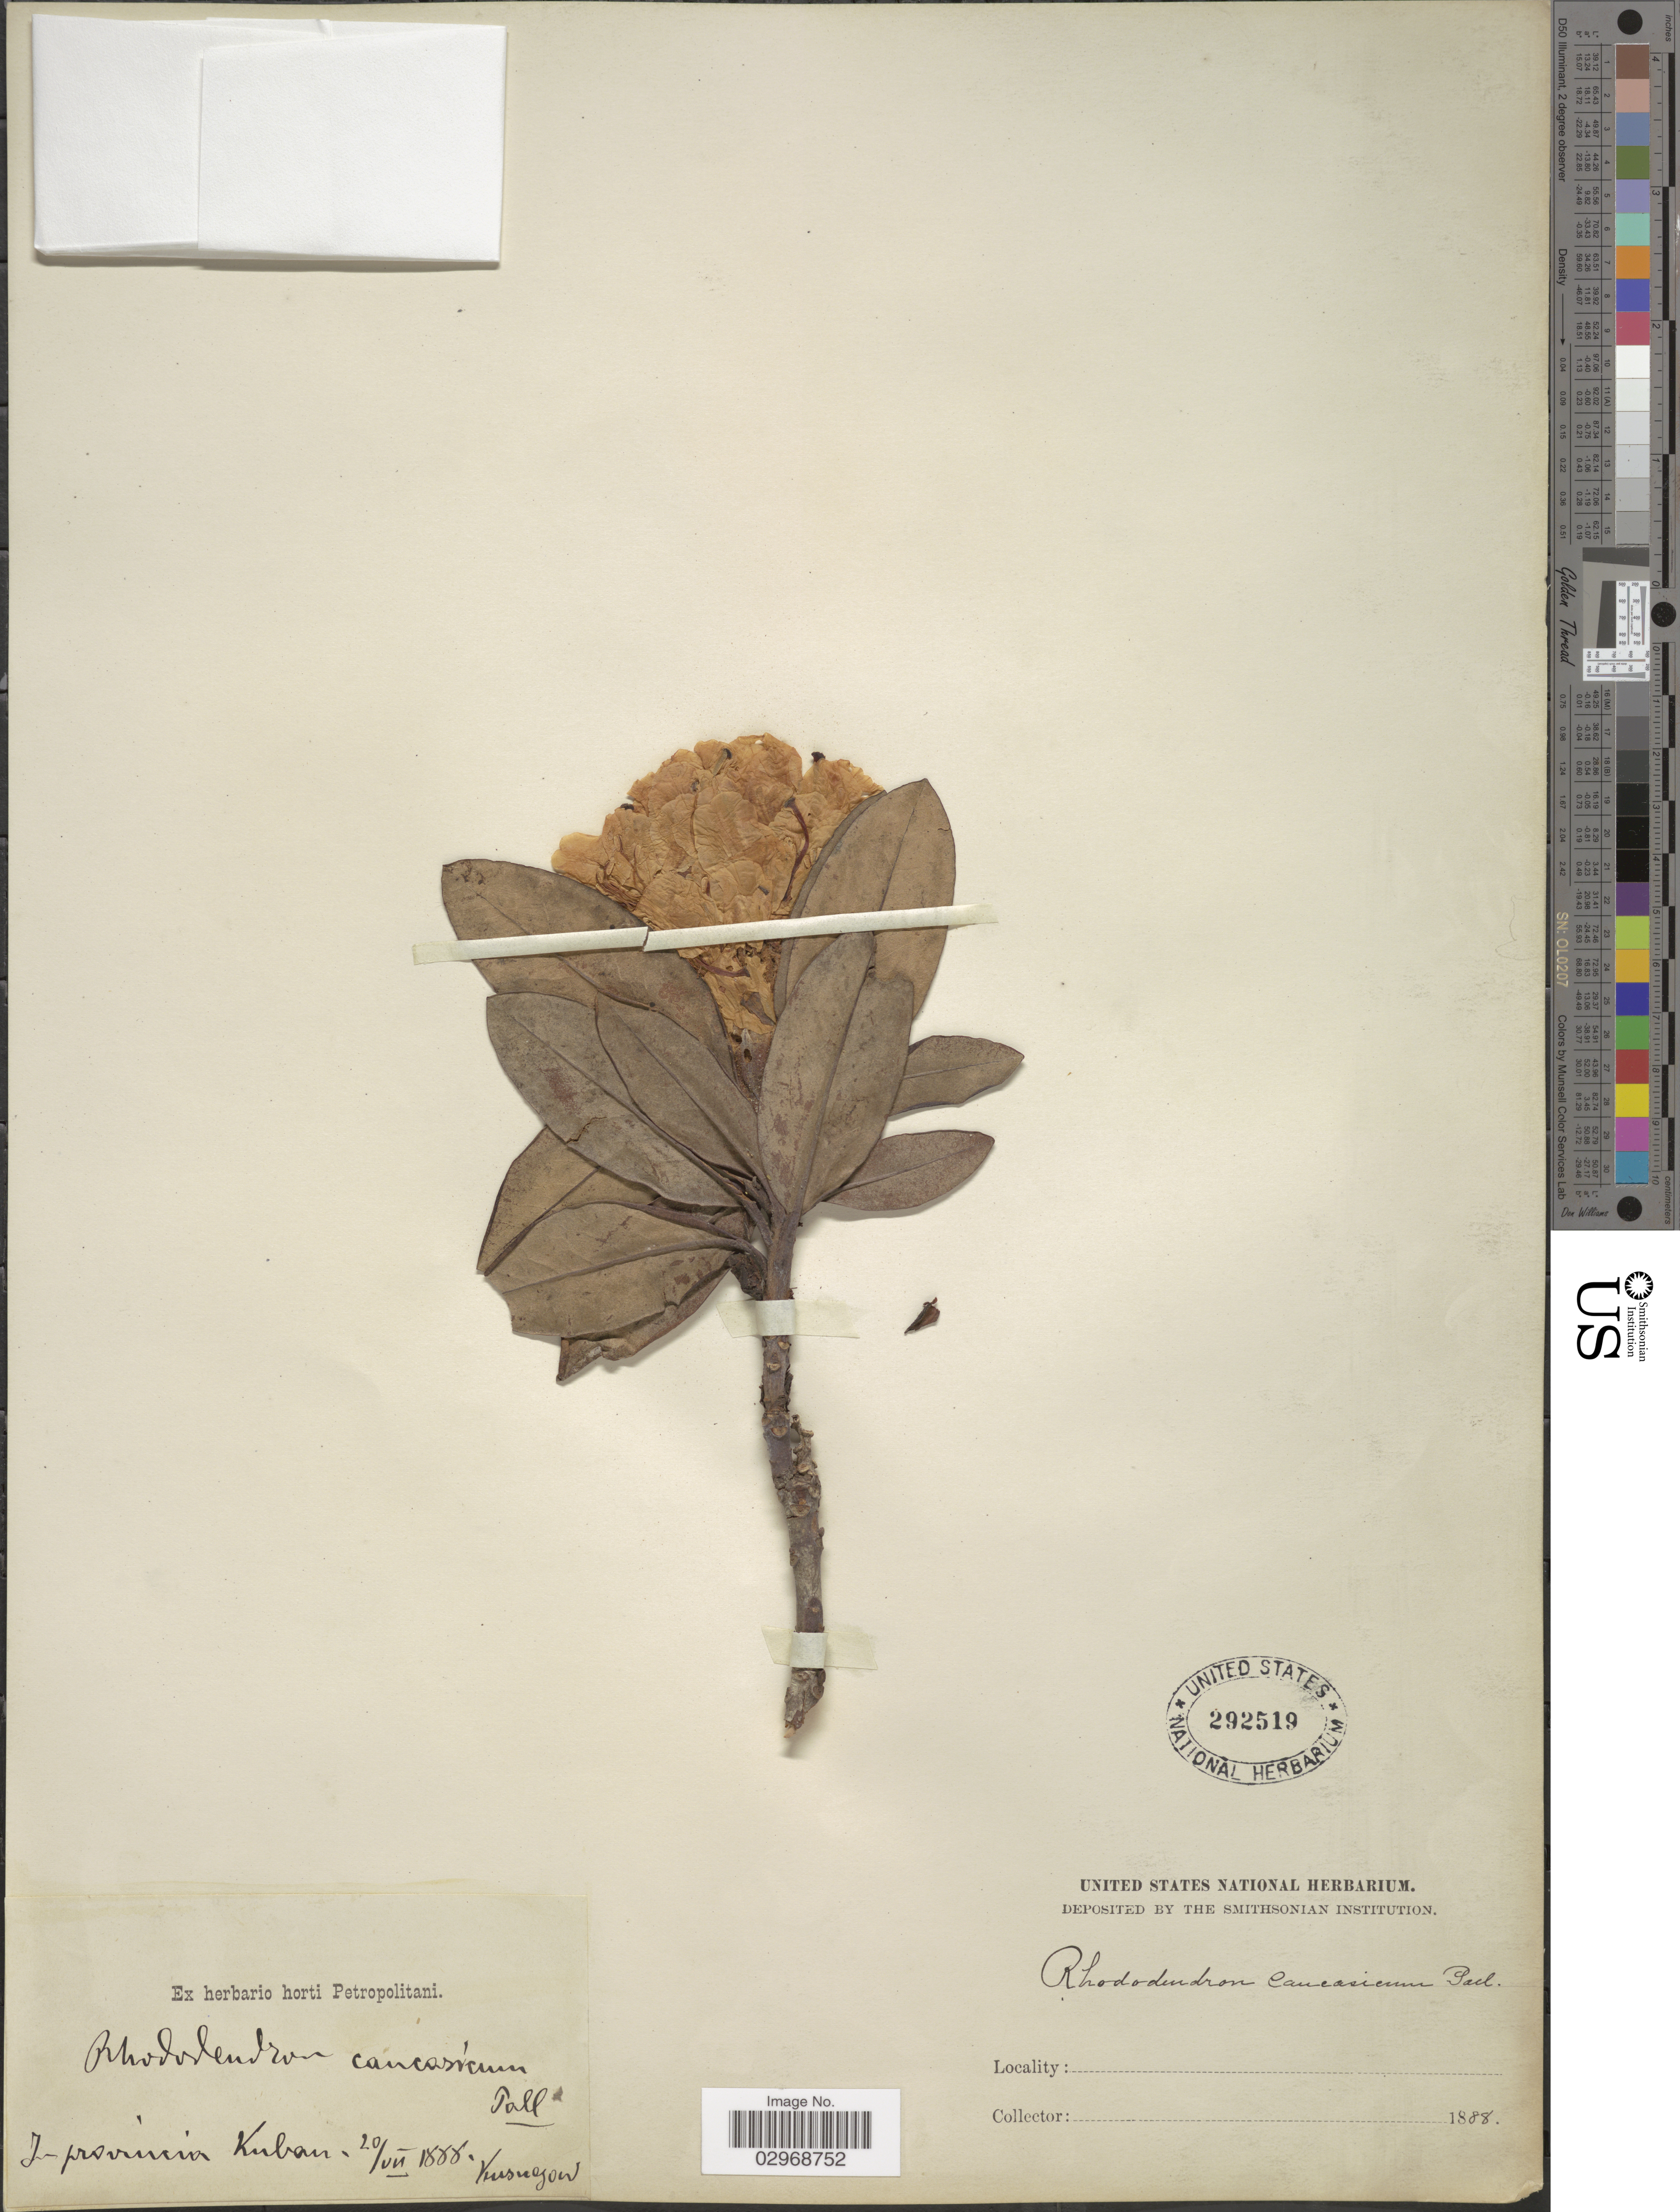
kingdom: Plantae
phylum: Tracheophyta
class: Magnoliopsida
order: Ericales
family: Ericaceae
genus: Rhododendron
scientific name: Rhododendron caucasicum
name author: Pall.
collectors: Kusugow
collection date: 1888-07-20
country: Russian Federation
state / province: Krasnodar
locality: In province Kuban.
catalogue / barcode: US 292519